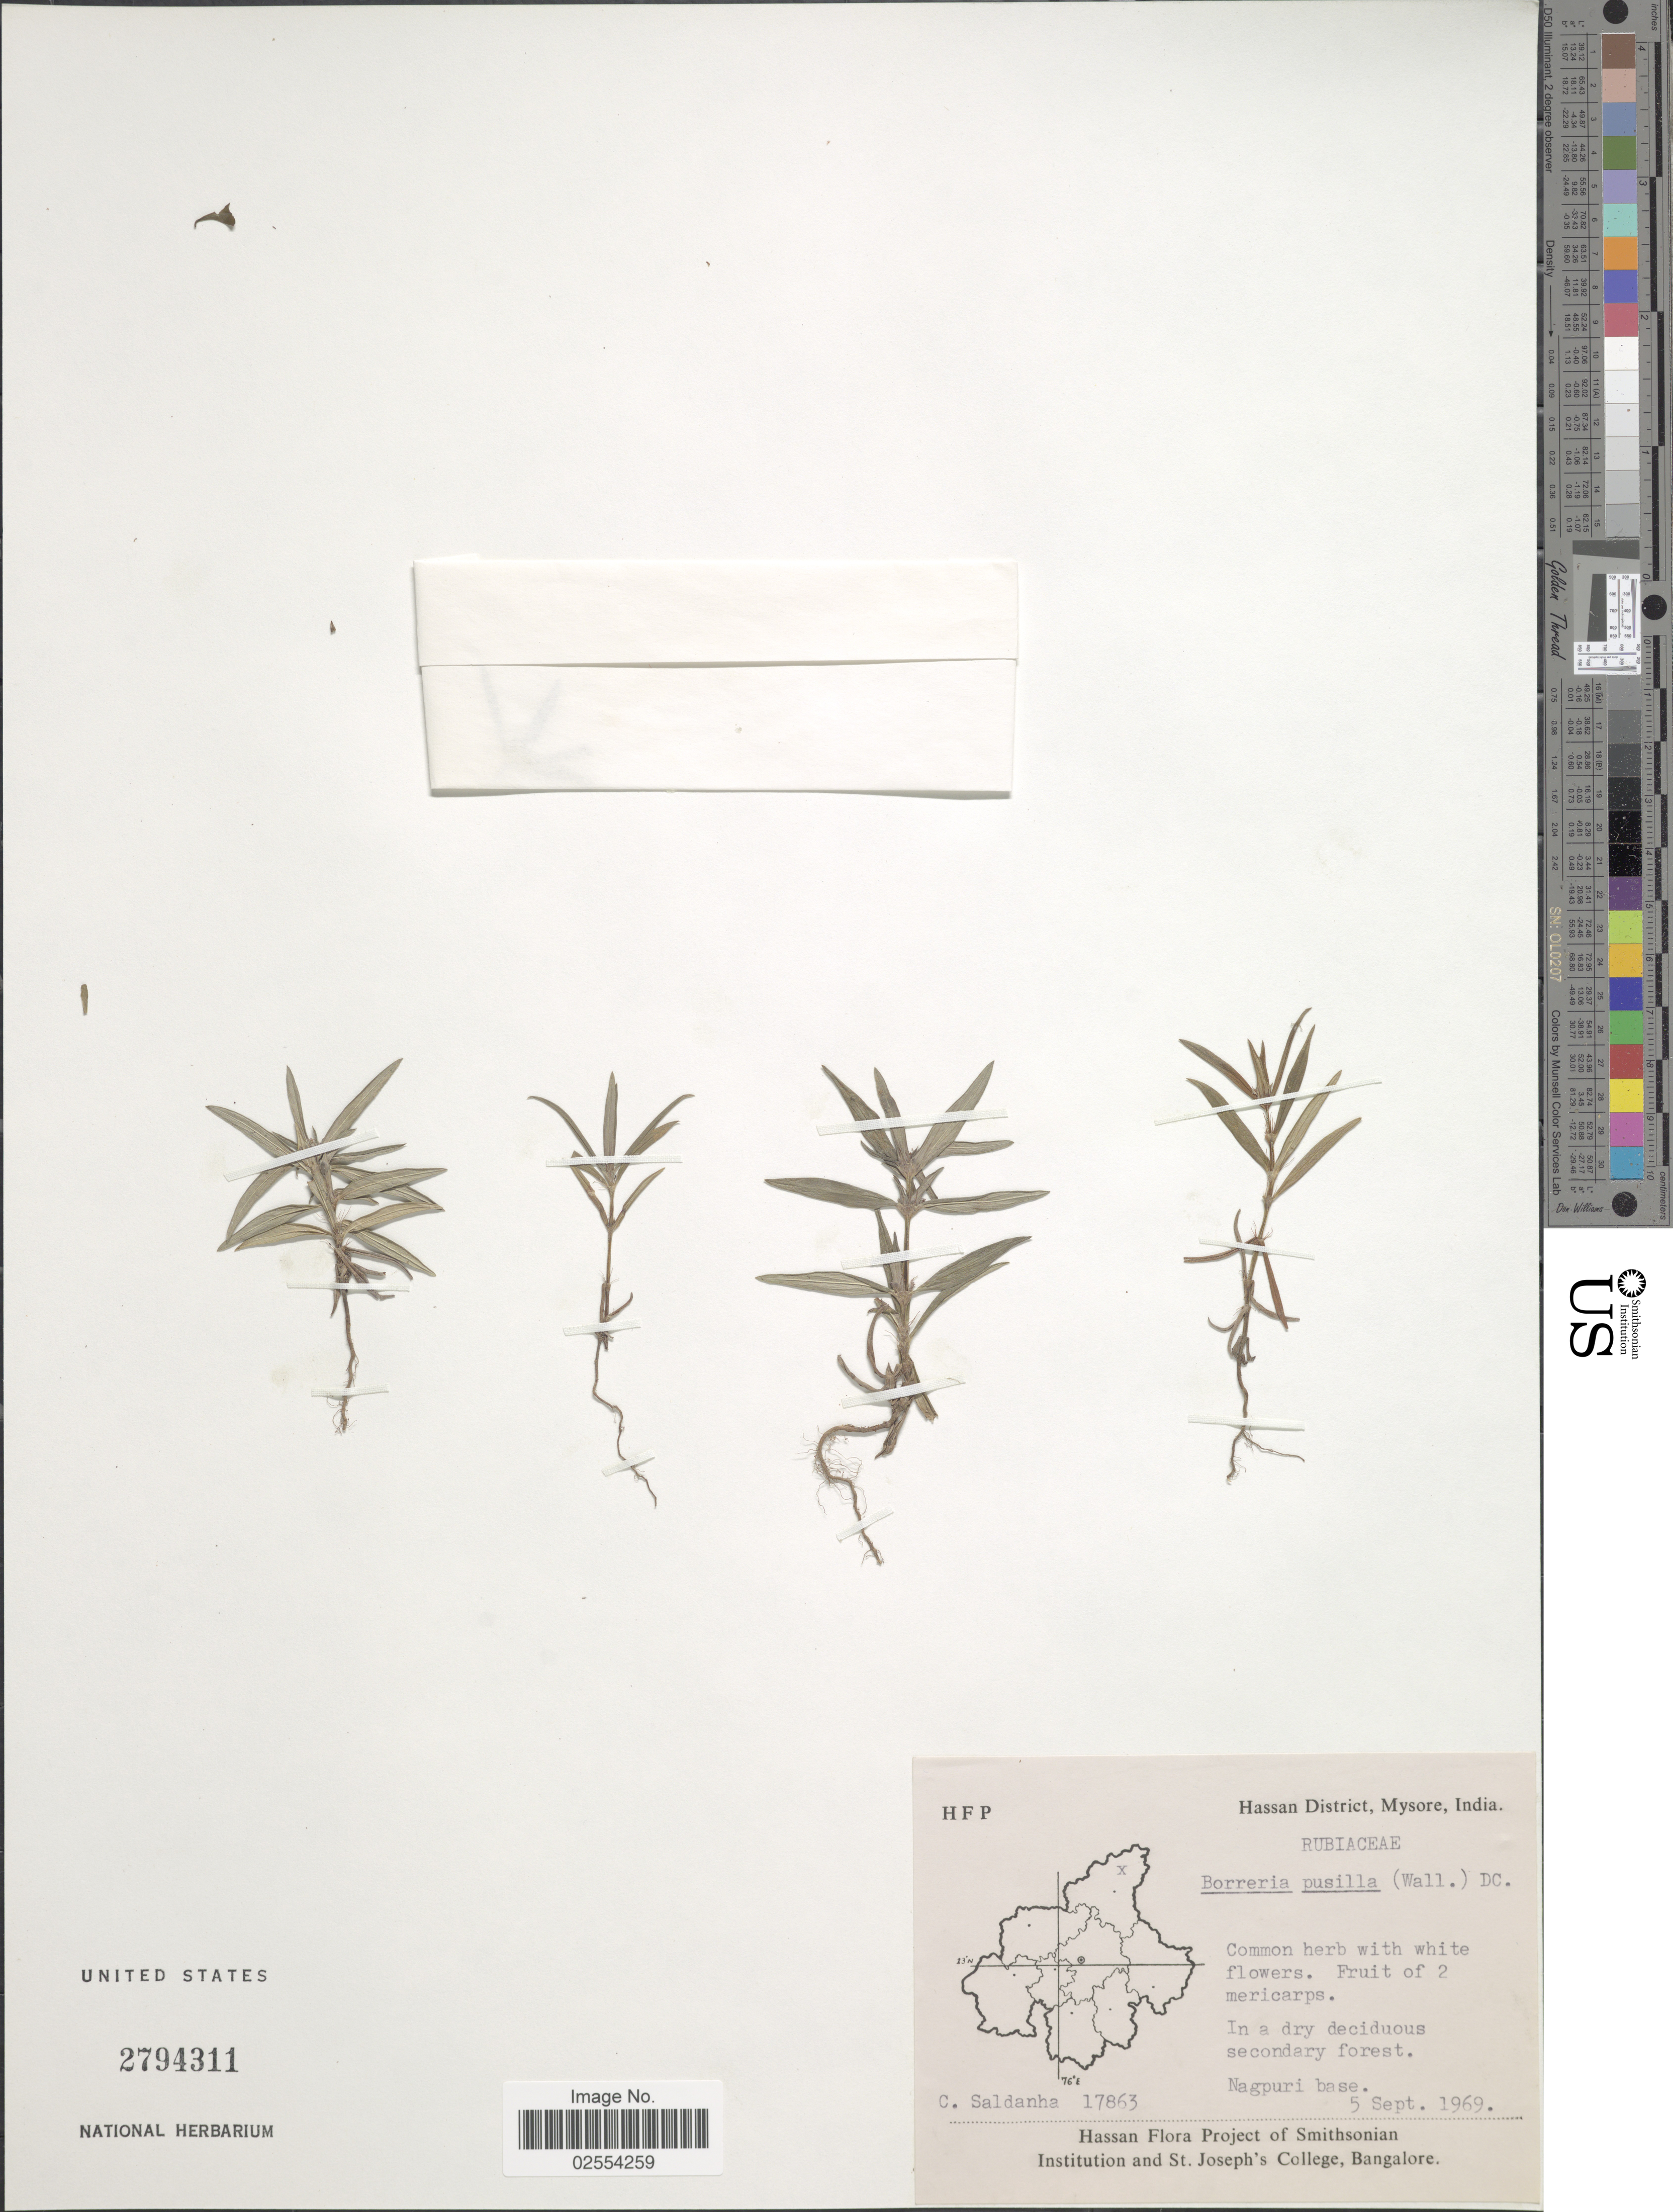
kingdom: Plantae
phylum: Tracheophyta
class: Magnoliopsida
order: Gentianales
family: Rubiaceae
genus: Spermacoce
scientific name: Spermacoce sp.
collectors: C. J. Saldanha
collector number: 17863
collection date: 1969-09-05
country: India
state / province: Karnataka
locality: Hassan District, In a dry deciduous secondary forest, Nagpuri base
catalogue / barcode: US 2794311